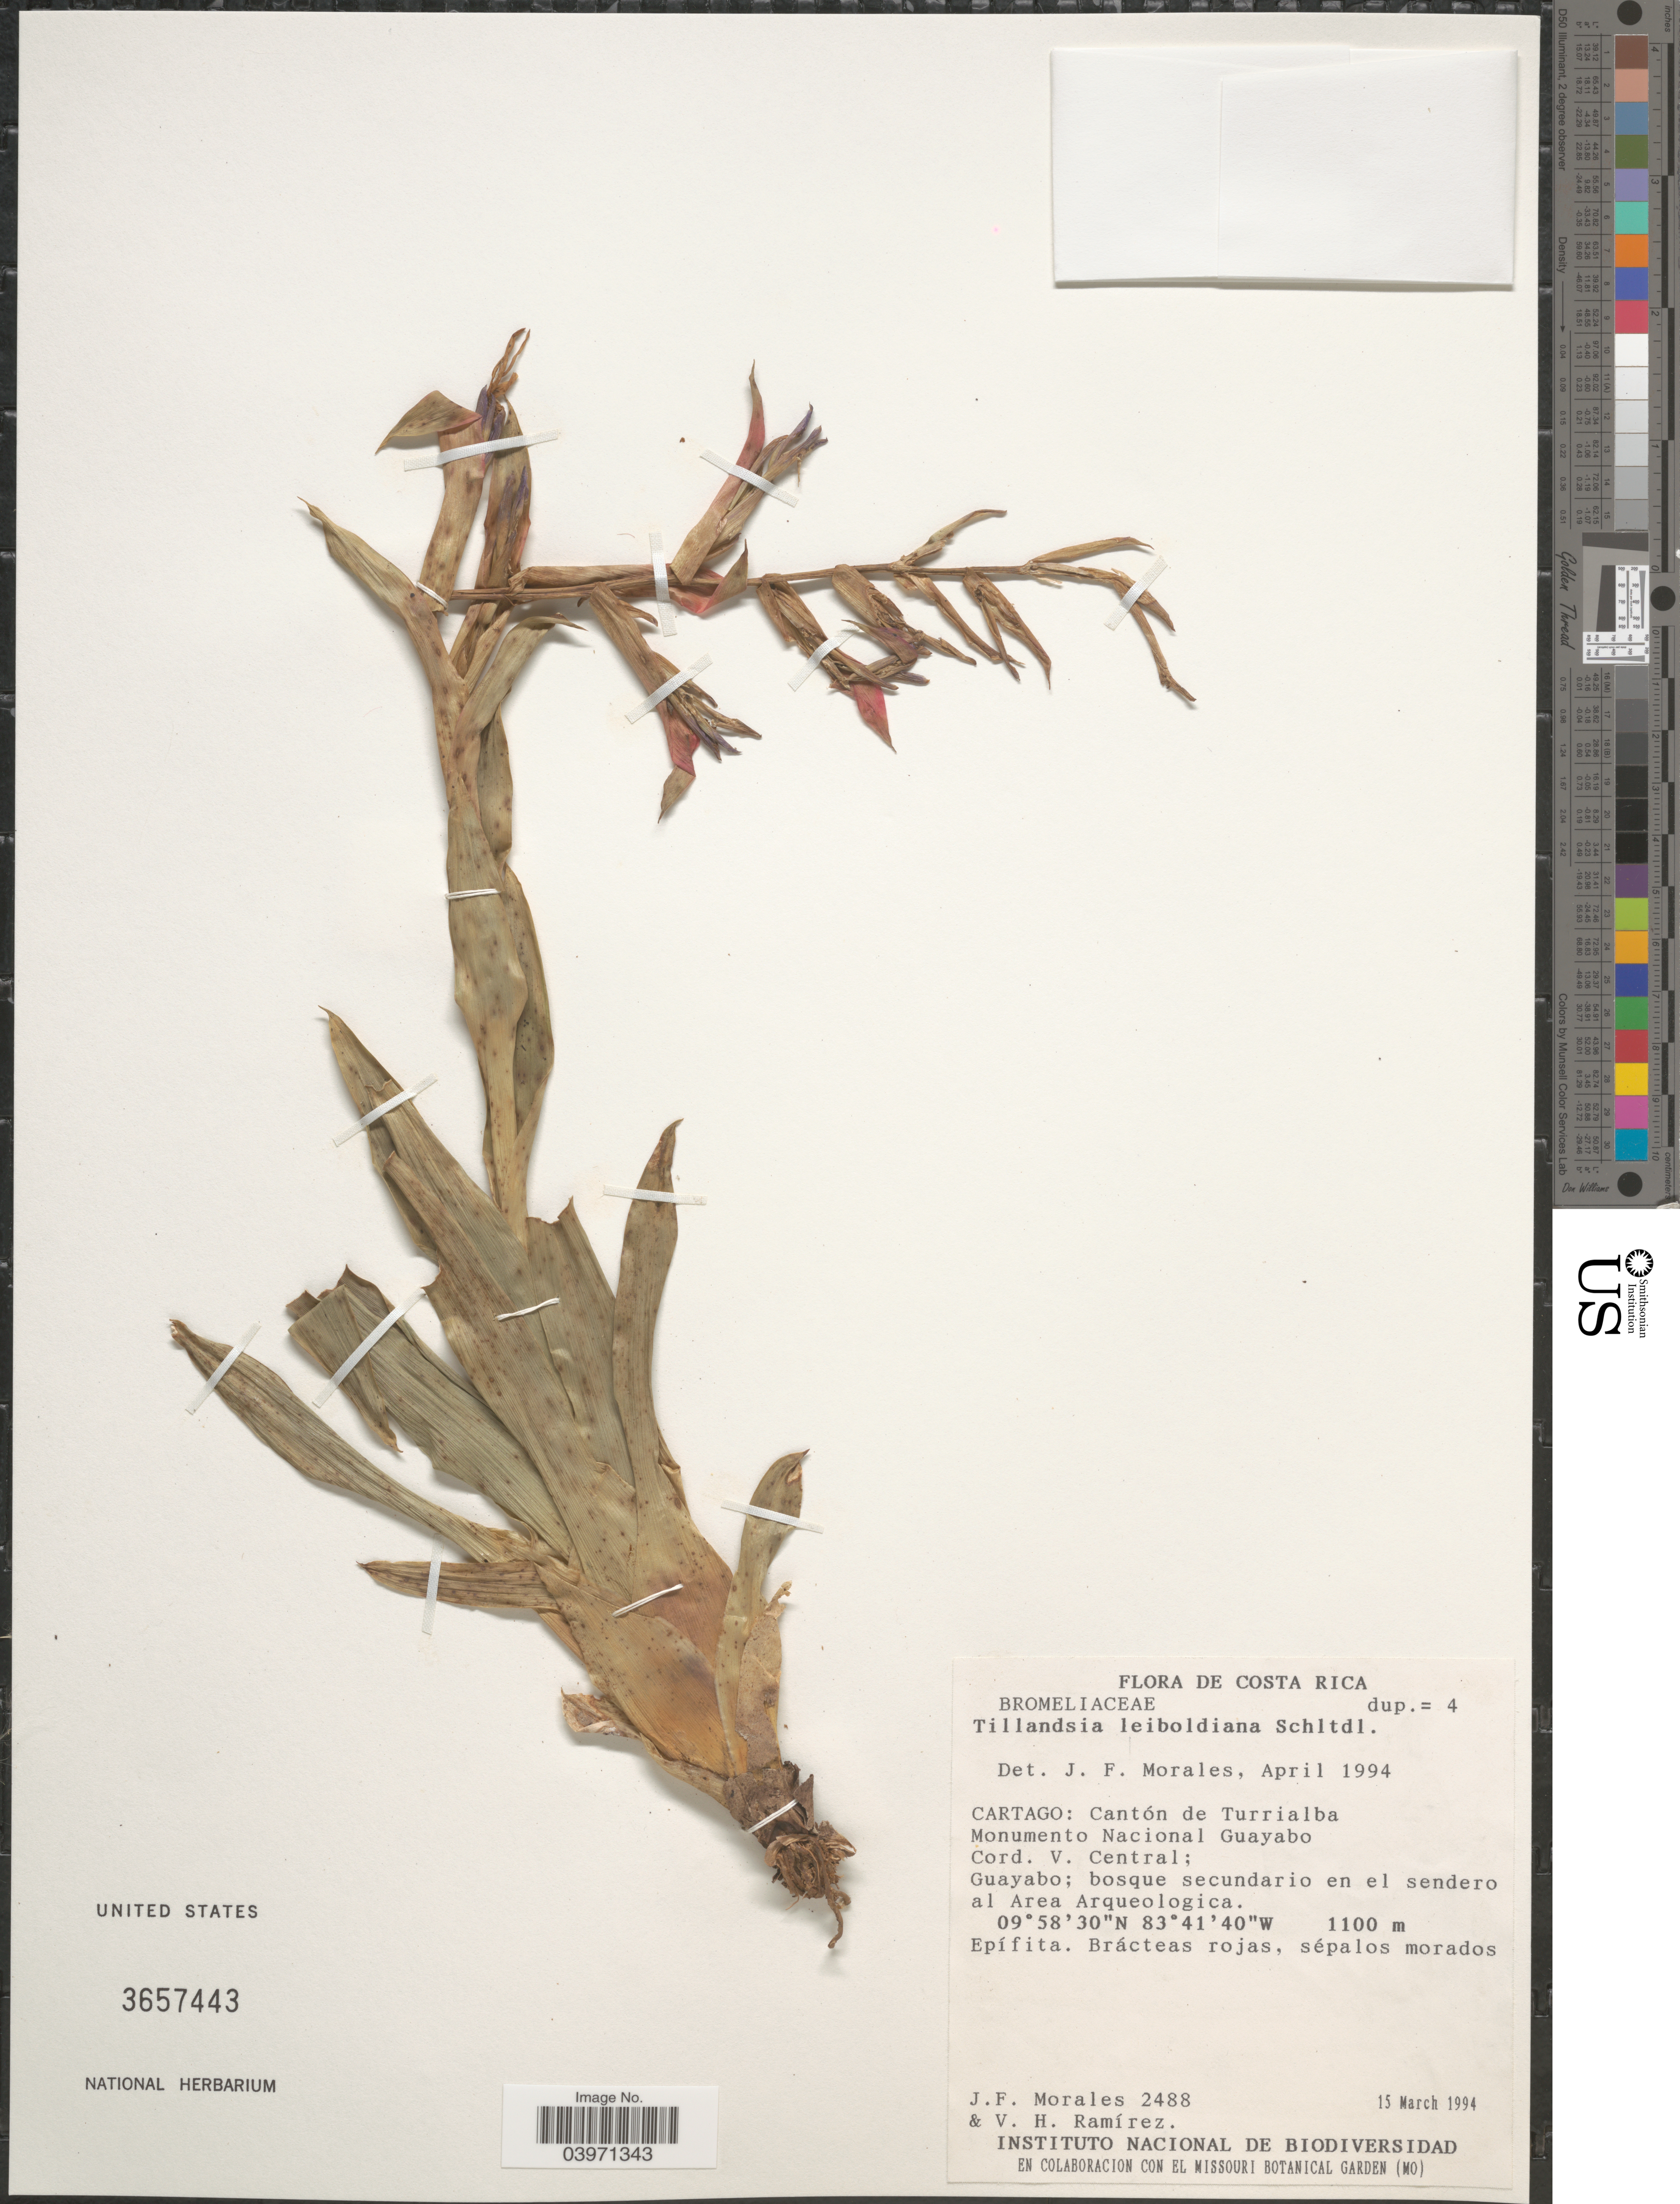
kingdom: Plantae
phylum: Tracheophyta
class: Liliopsida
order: Poales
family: Bromeliaceae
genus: Tillandsia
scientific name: Tillandsia leiboldiana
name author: Schltdl.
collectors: J. Morales & V. H. Wong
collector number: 2488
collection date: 1994-03-15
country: Costa Rica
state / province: Cartago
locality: Cantón de Turrialba Monumento Nacional Guayabo Cord. V. Central; Guayabo; bosque secundario en el sendero al Area Arqueologica.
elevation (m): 1100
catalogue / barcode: US 3657443